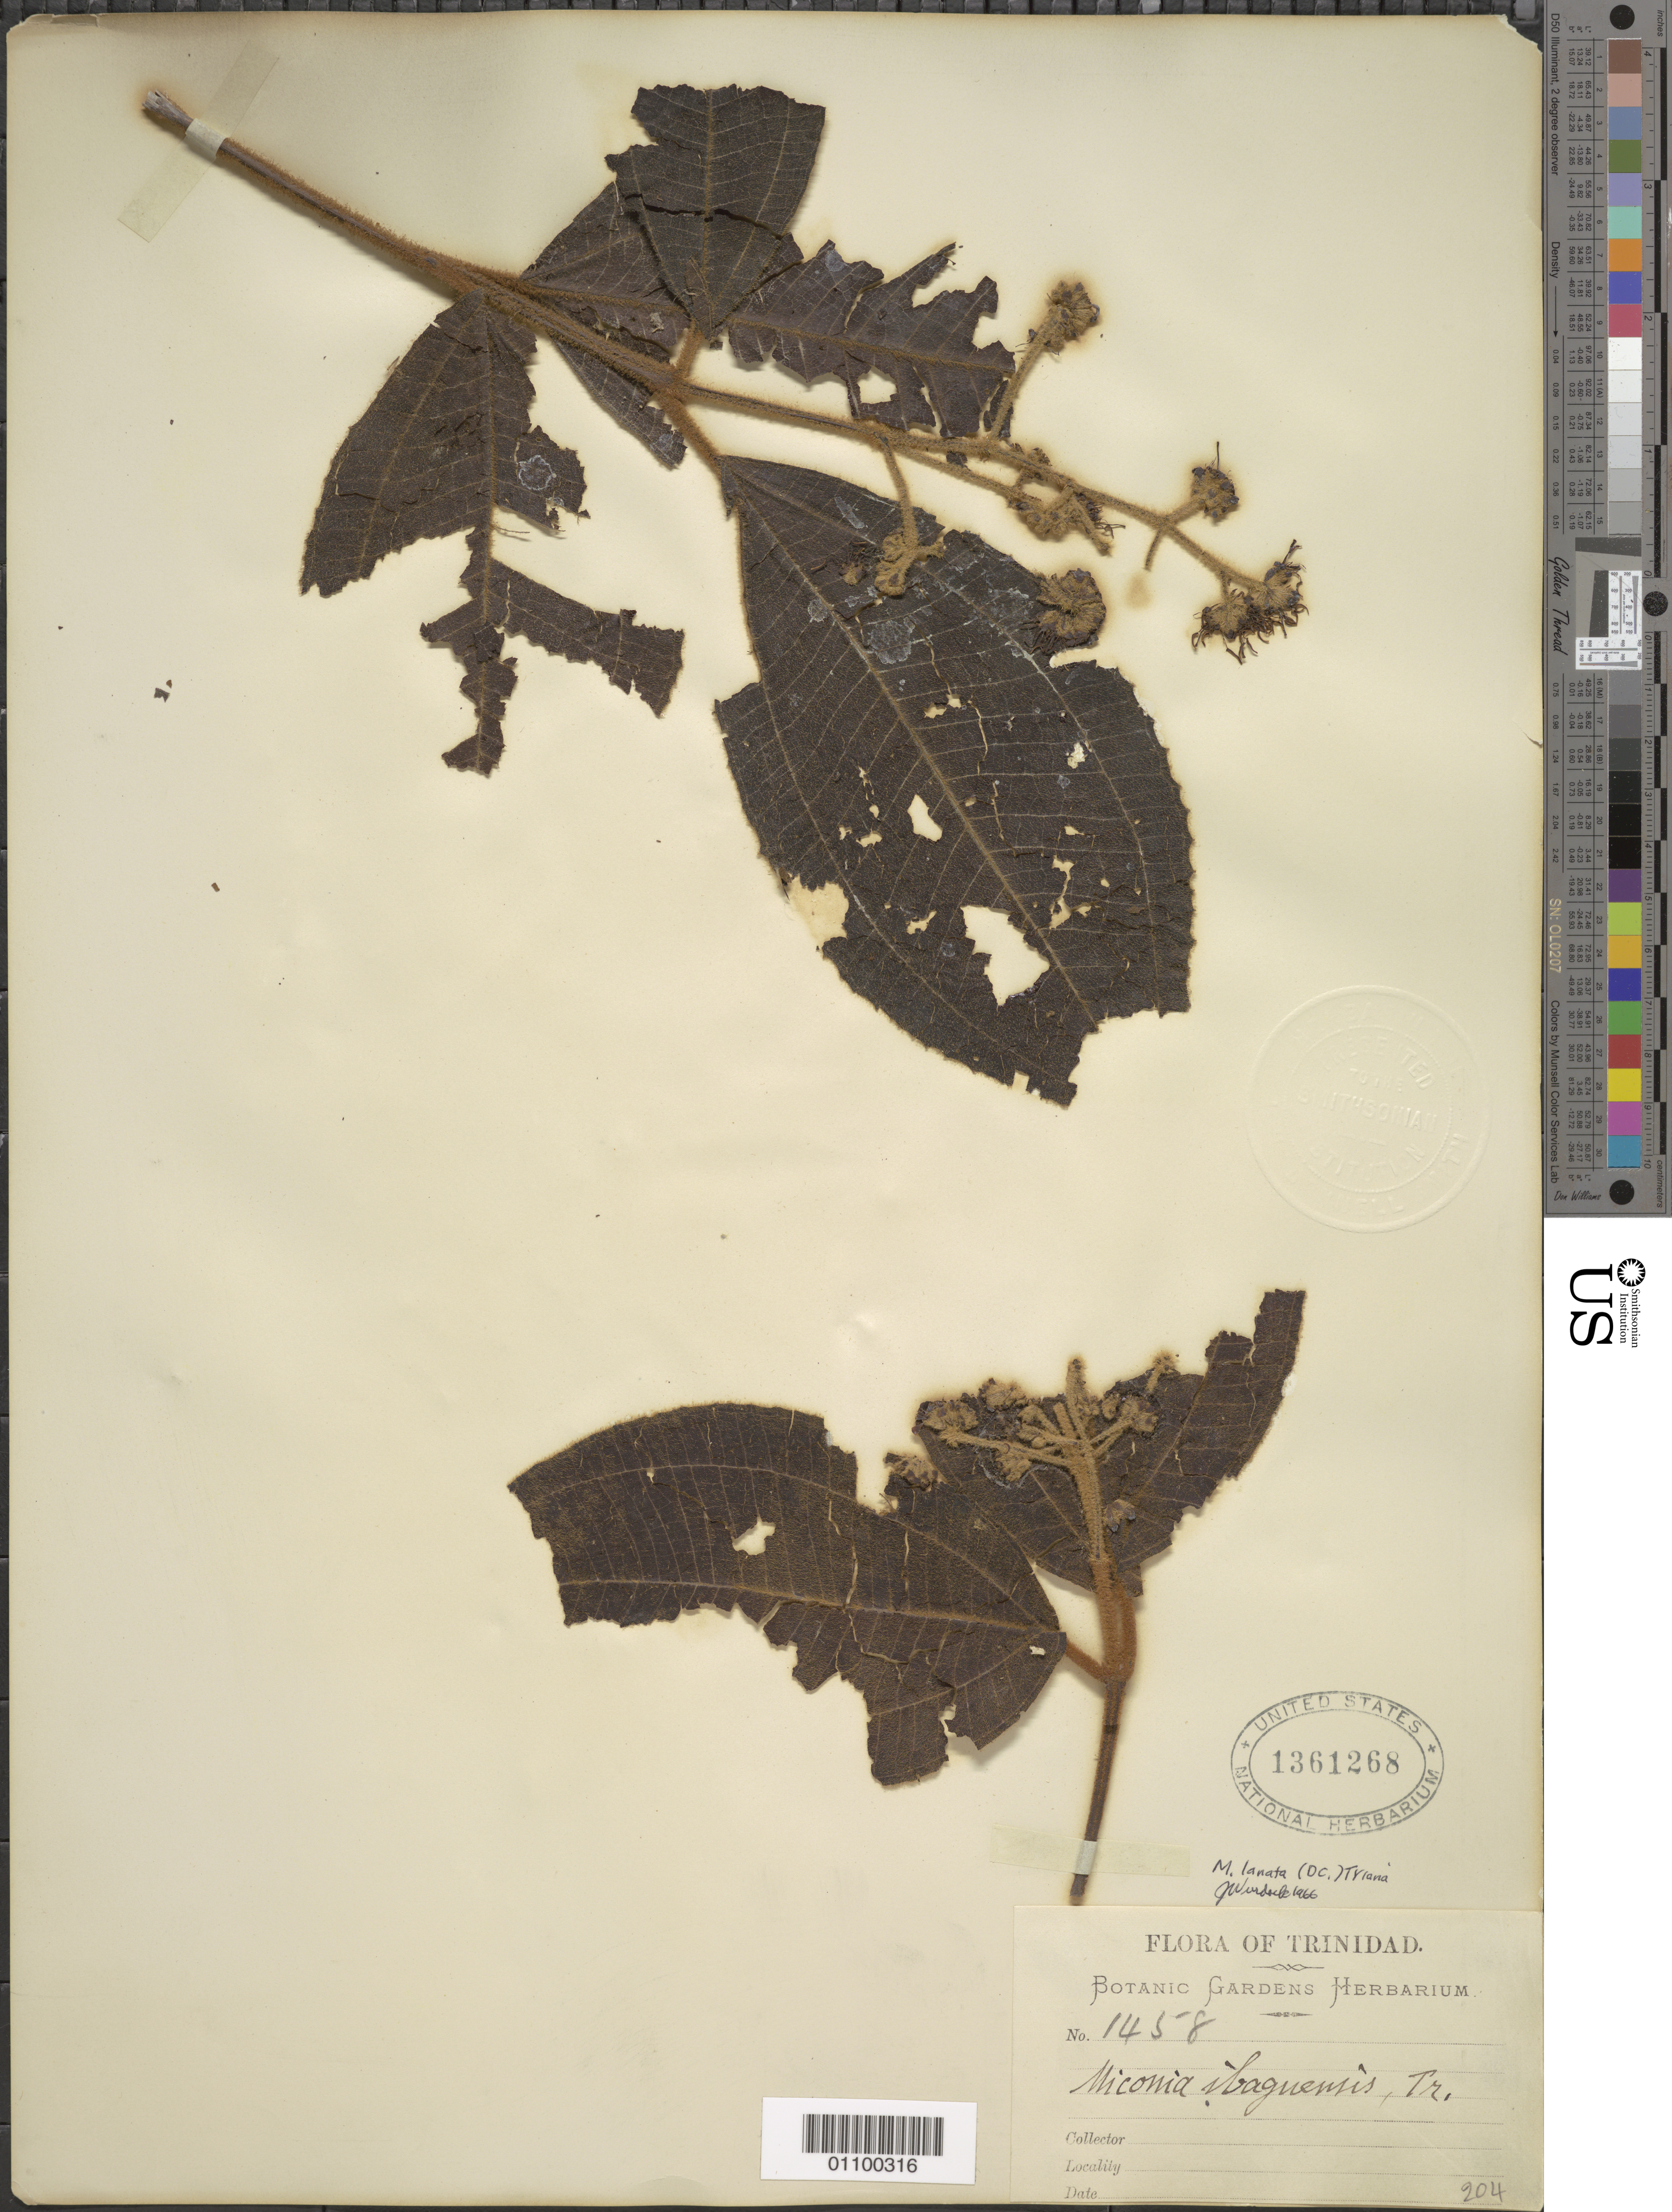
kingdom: Plantae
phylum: Tracheophyta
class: Magnoliopsida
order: Myrtales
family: Melastomataceae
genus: Miconia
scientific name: Miconia lanata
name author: (DC.) Triana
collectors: Botanic Gardens Herbarium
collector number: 1458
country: Trinidad and Tobago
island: Trinidad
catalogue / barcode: US 1361268